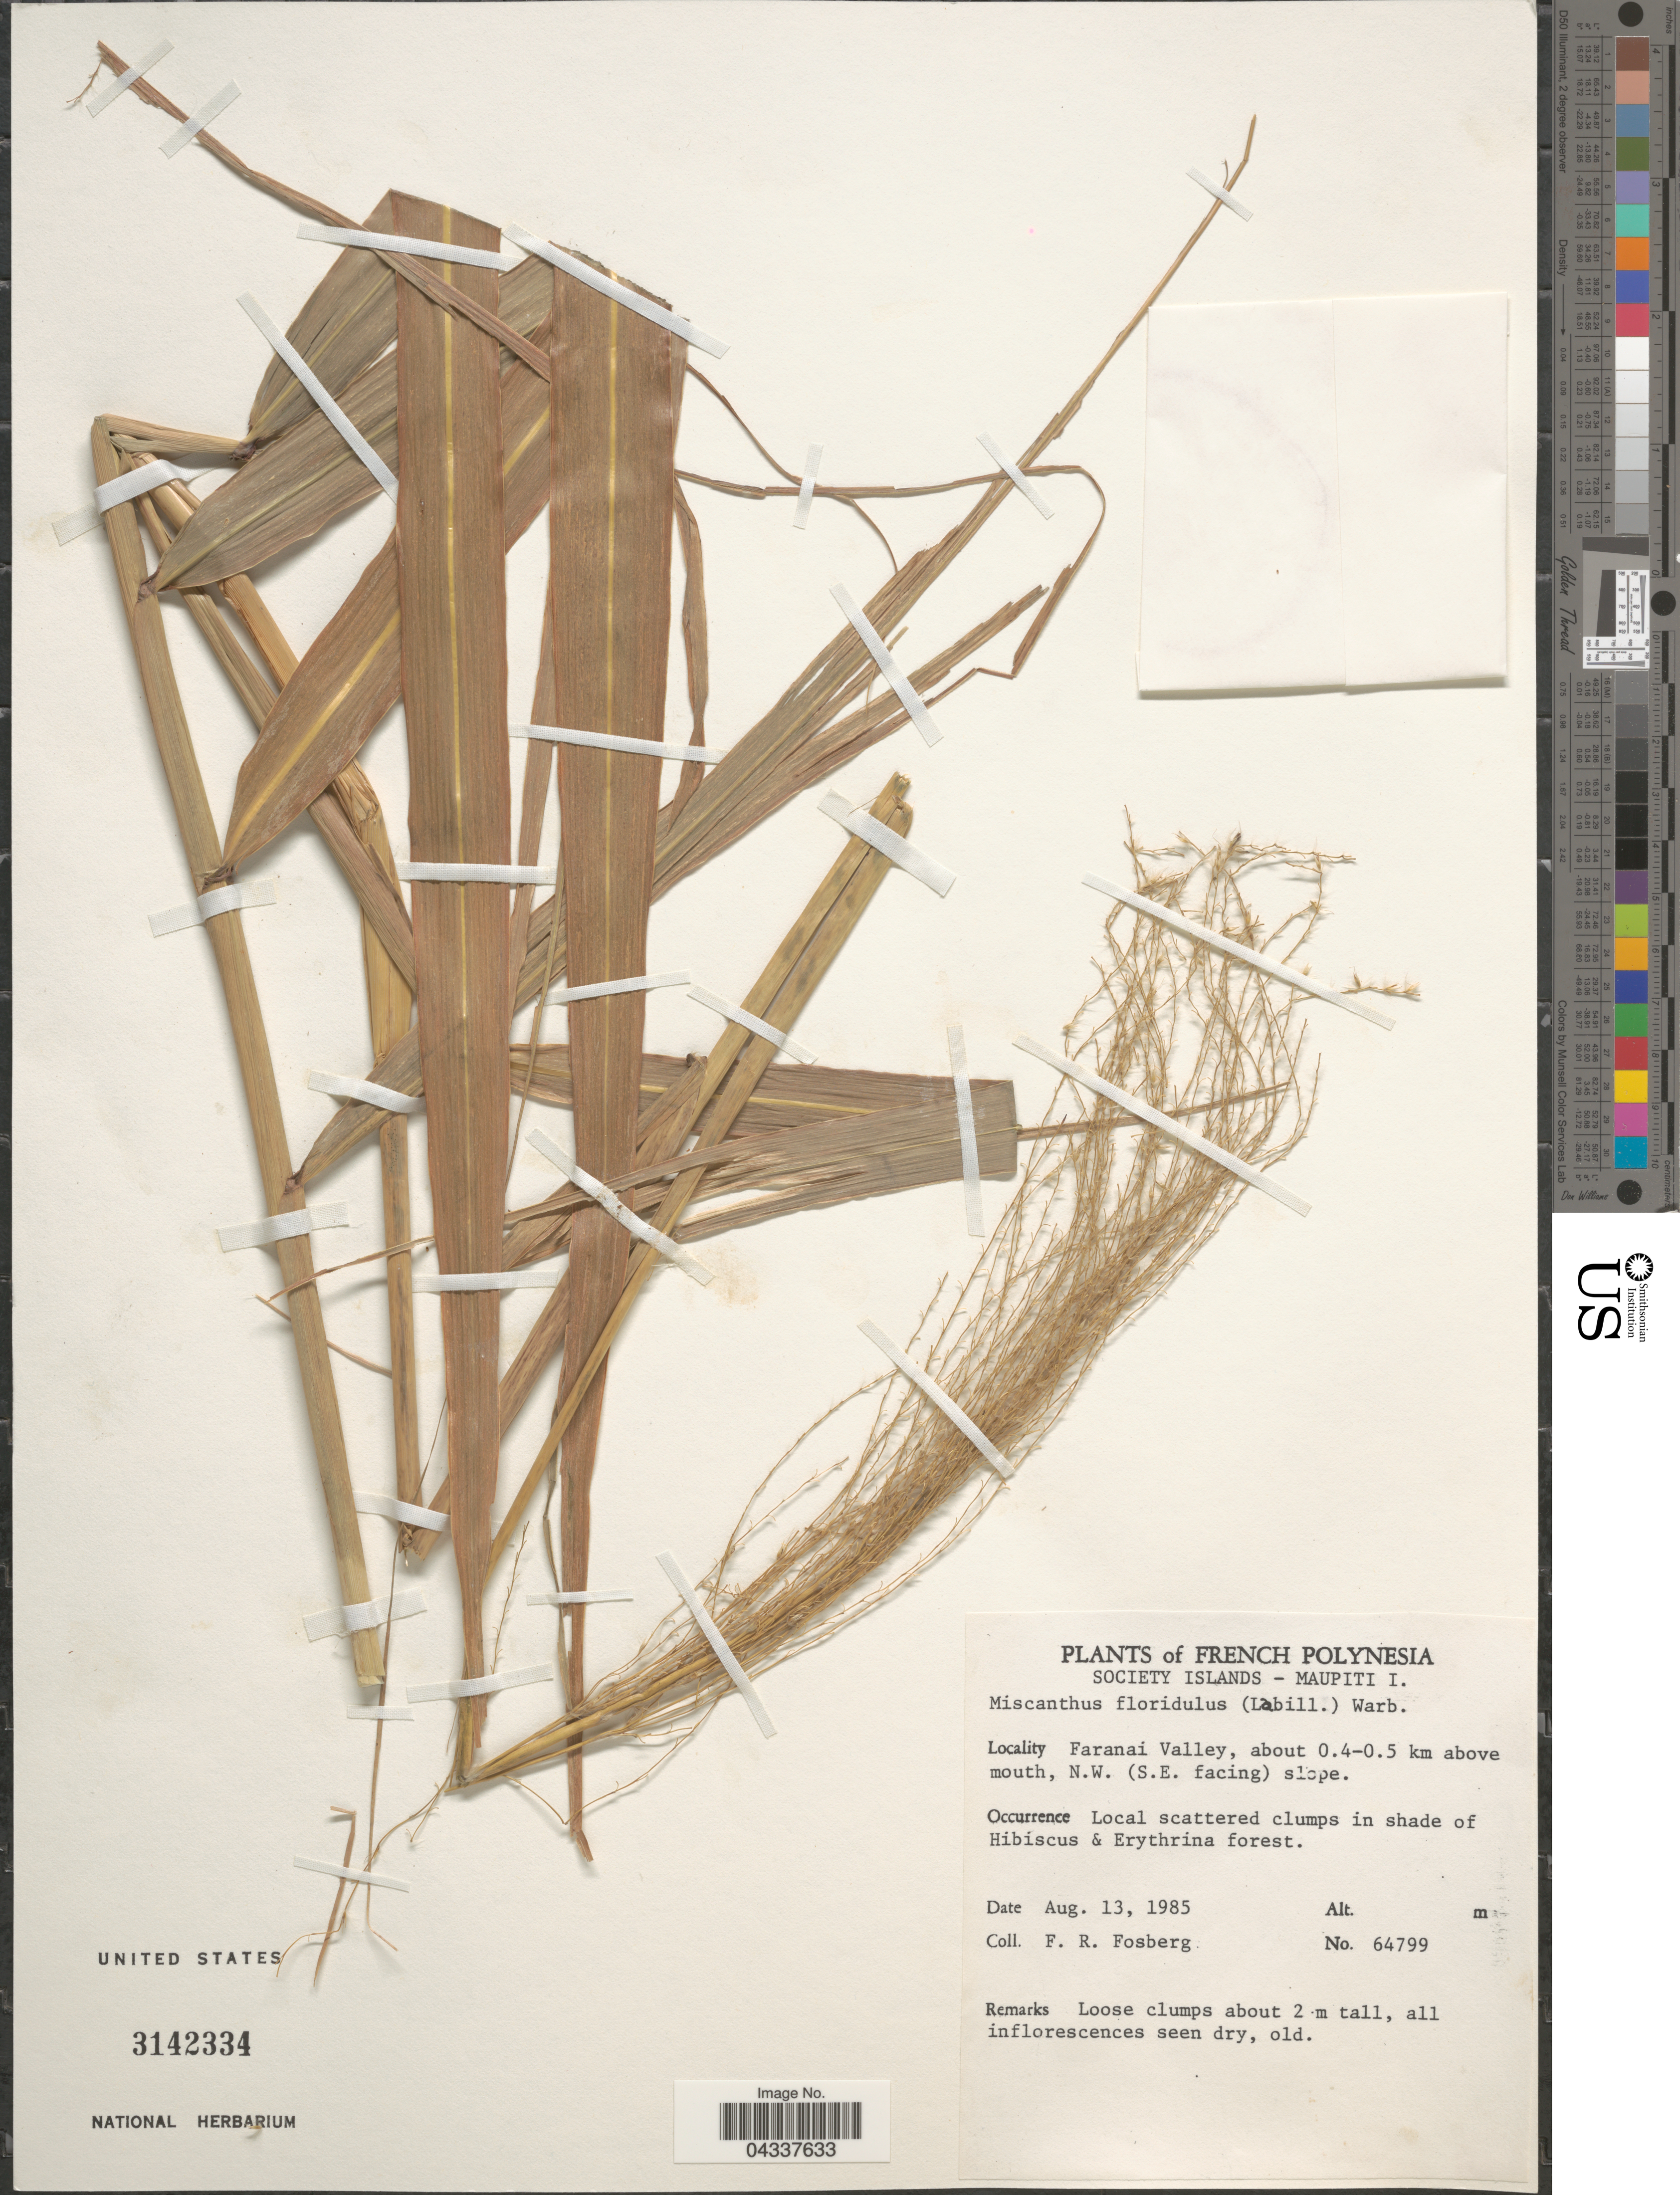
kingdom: Plantae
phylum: Tracheophyta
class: Liliopsida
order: Poales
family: Poaceae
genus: Miscanthus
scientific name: Miscanthus floridulus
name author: (Labill.) Warb.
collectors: F. R. Fosberg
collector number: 64799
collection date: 1985-08-13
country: French Polynesia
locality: Society Islands - Maupiti I. Faranai Valley, about 0.4 - 0.5 km above mouth, N. W. (S. E. facing) slope.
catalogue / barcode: US 3142334